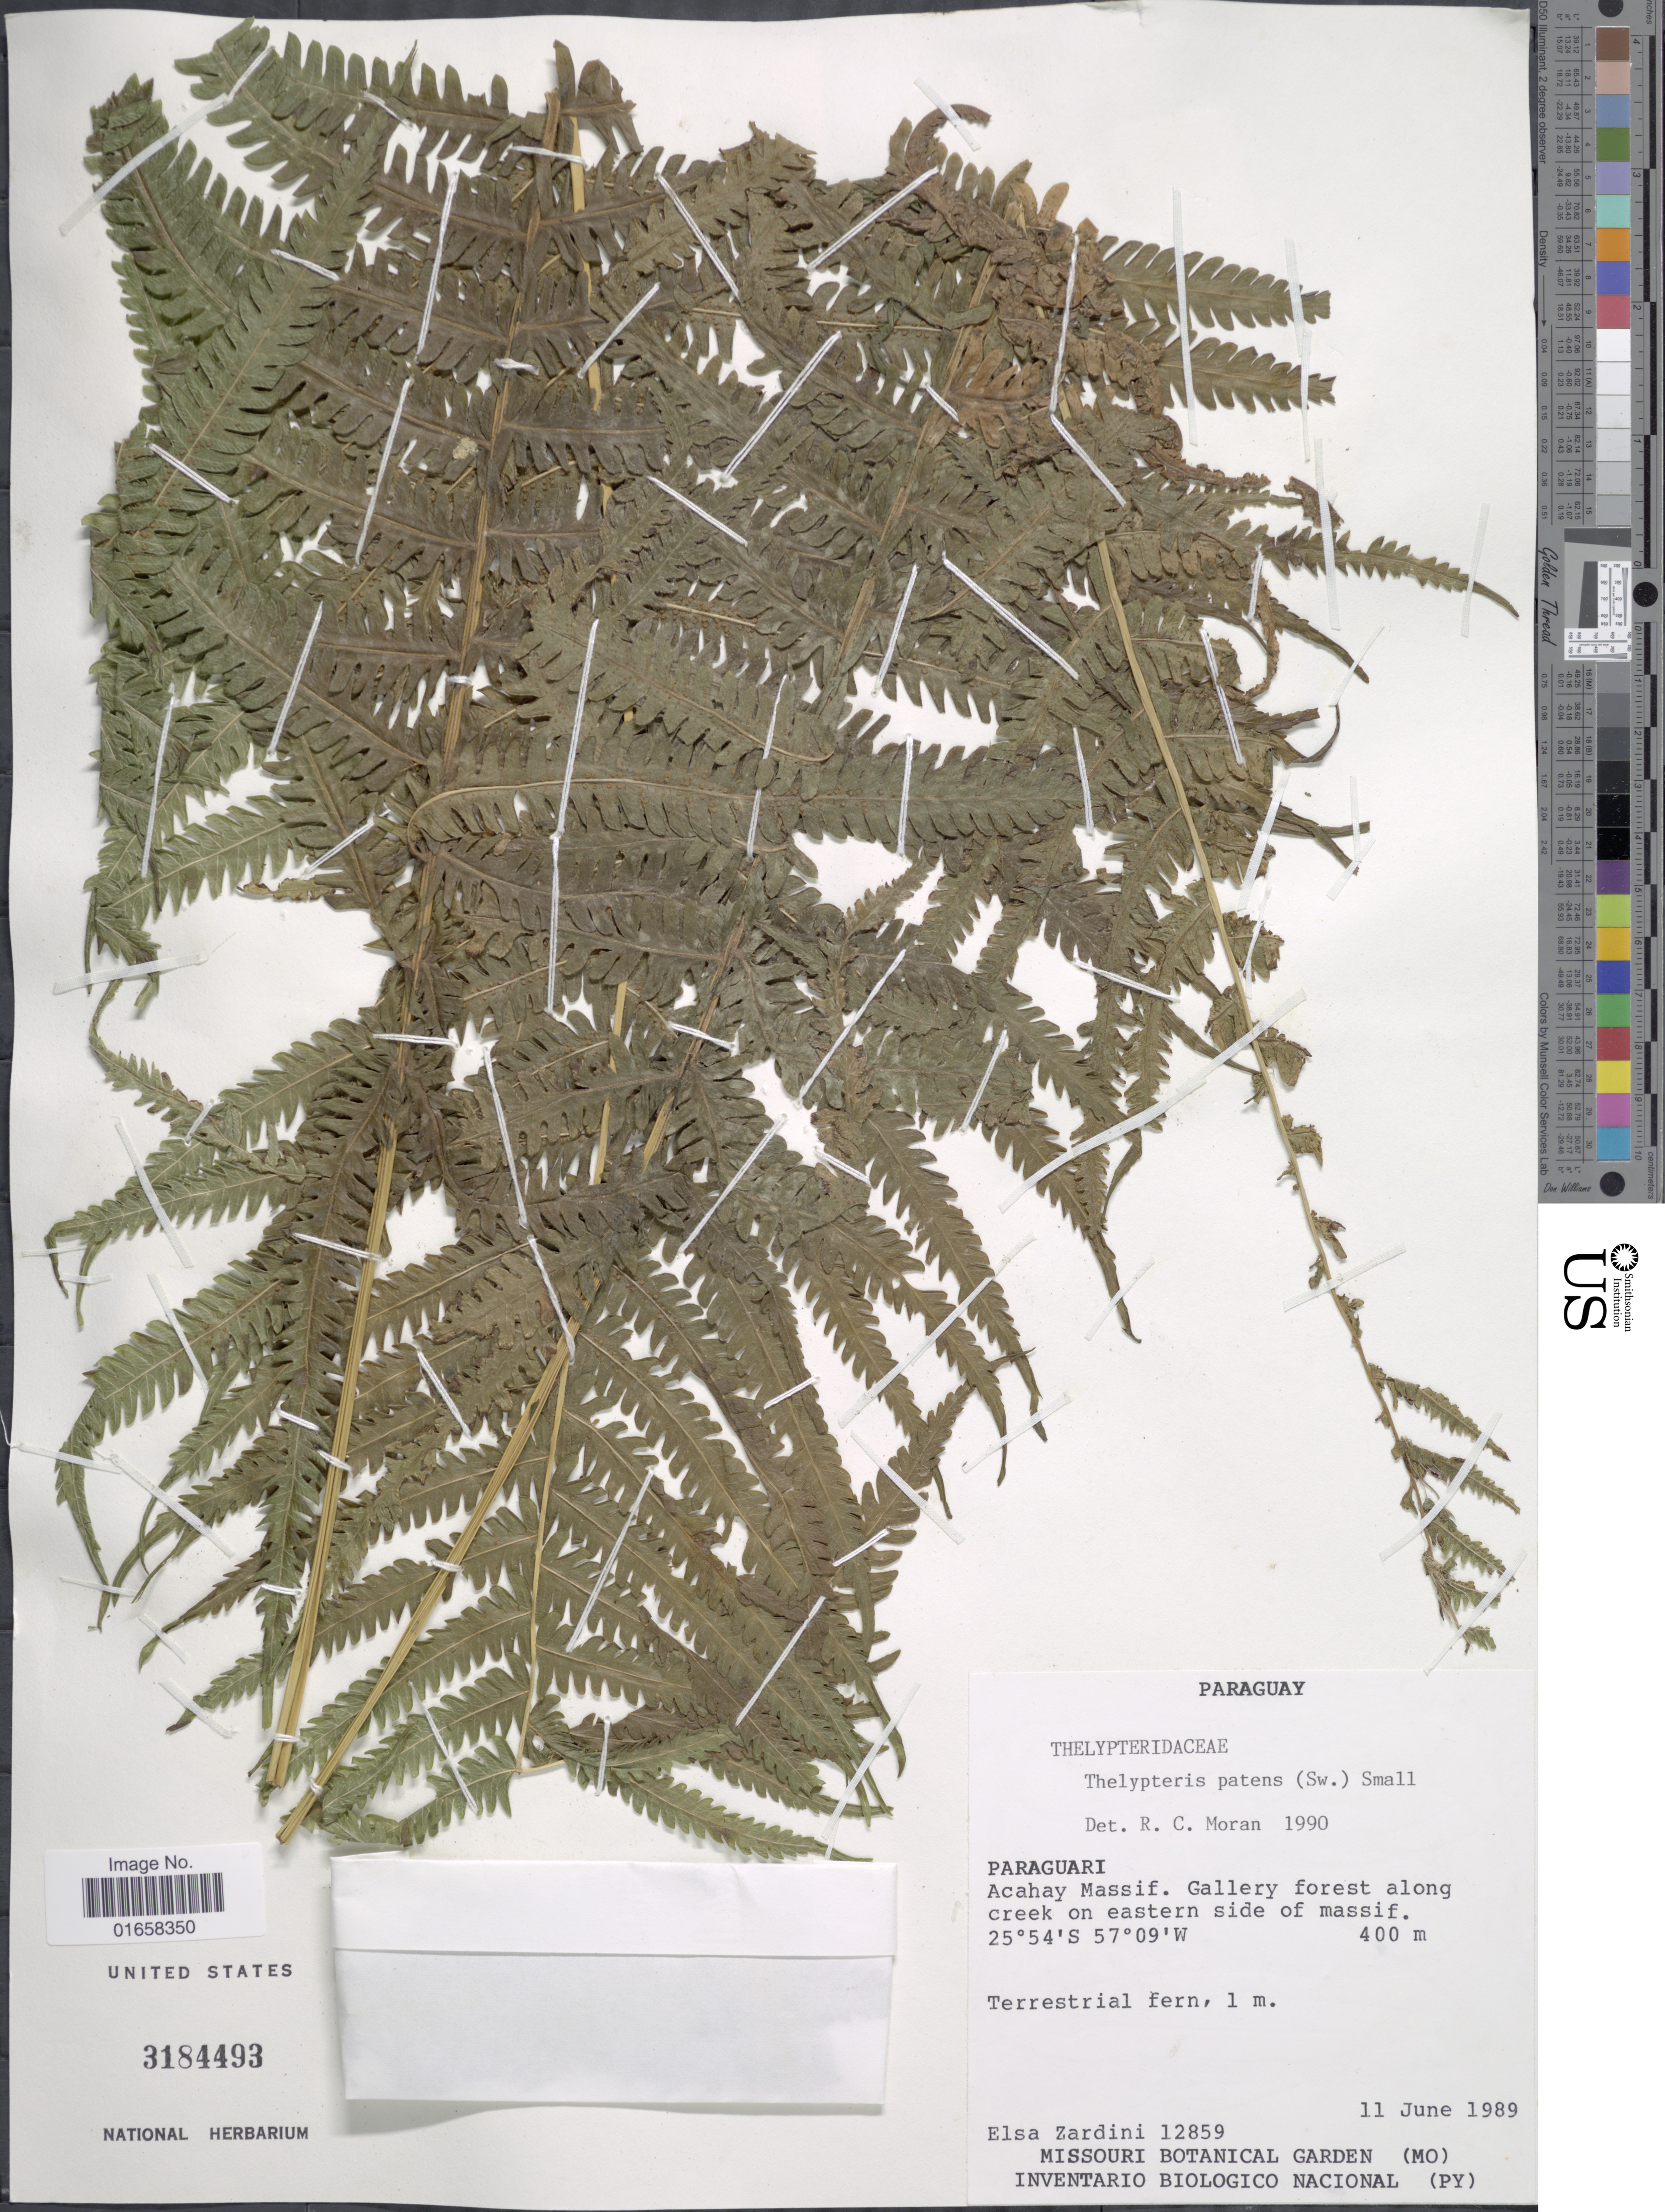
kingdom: Plantae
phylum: Tracheophyta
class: Polypodiopsida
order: Polypodiales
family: Thelypteridaceae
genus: Christella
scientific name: Christella patens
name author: (Sw.) Holttum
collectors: E. M. Zardini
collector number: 12859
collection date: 1989-06-11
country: Paraguay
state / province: Paraguari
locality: Paraguari. Acahay massif. gallery forest along creek on eastern side of massif.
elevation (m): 400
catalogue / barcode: US 3184493